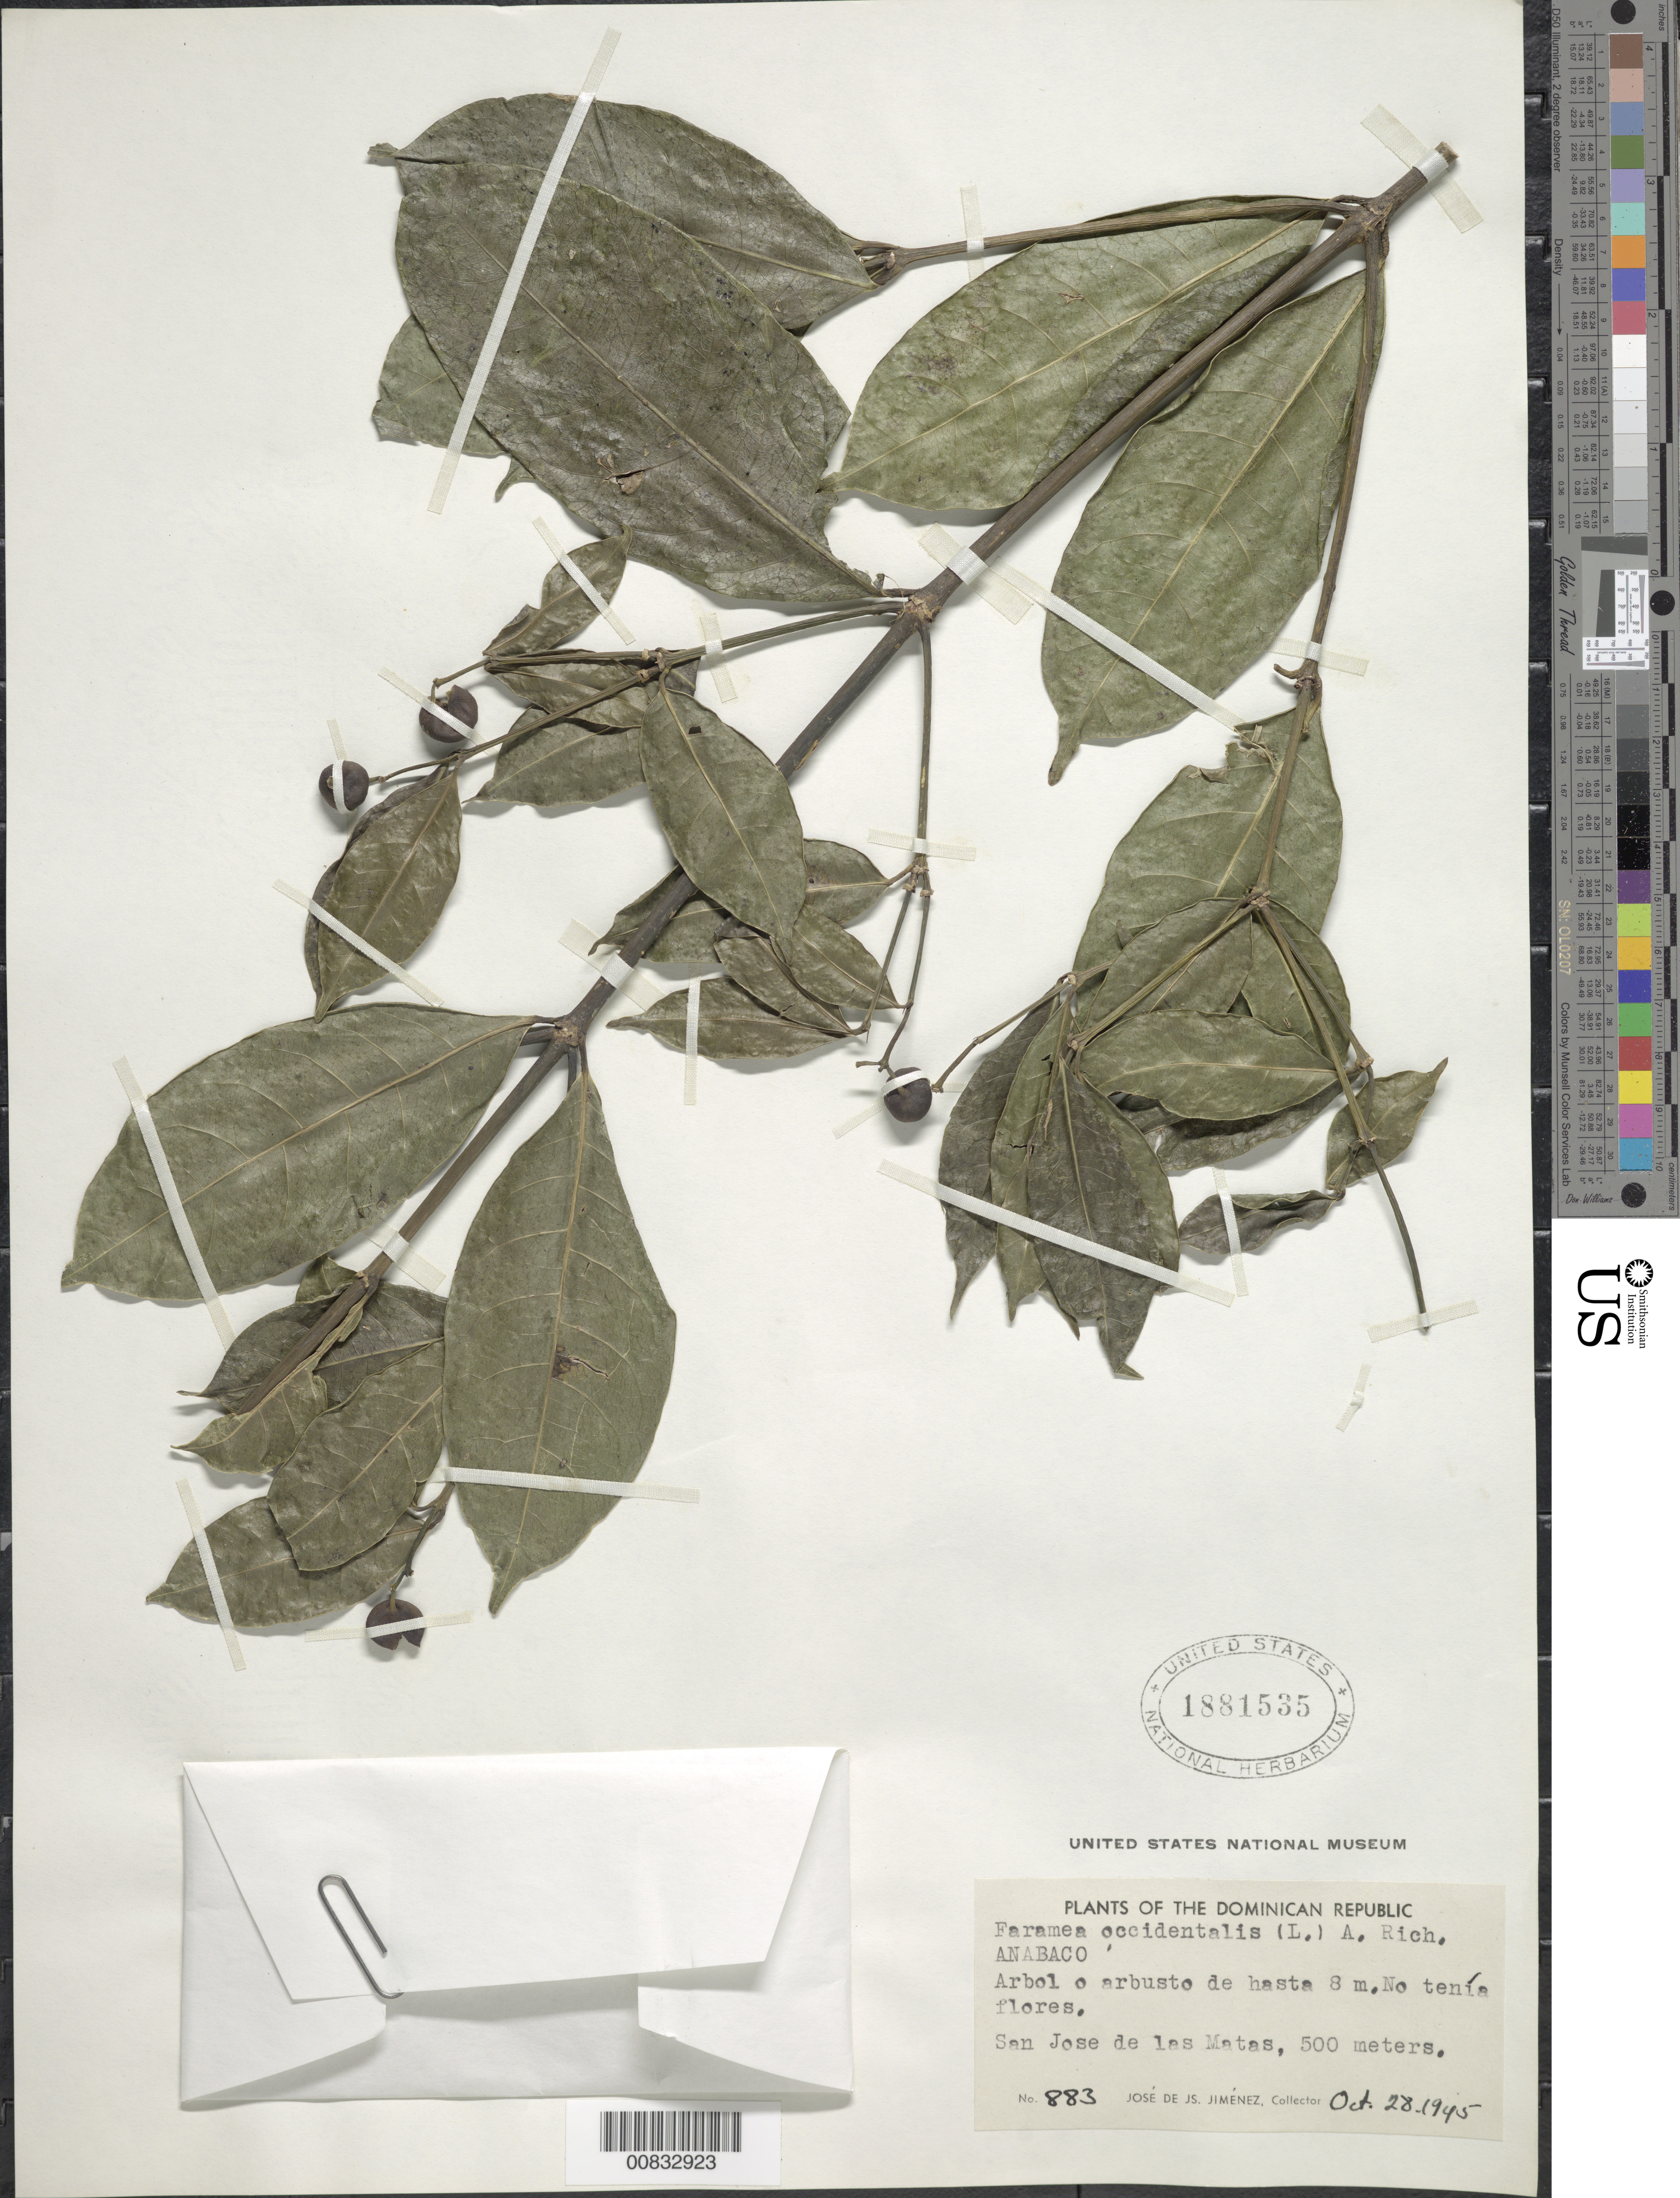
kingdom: Plantae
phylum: Tracheophyta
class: Magnoliopsida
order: Gentianales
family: Rubiaceae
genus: Faramea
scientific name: Faramea occidentalis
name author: (L.) A. Rich.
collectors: J. J. Jiménez Almonte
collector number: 883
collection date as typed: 28 Oct 1945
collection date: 1945-10-28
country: Dominican Republic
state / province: Santiago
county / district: San José de las Matas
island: Hispaniola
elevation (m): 500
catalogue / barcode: US 1881535